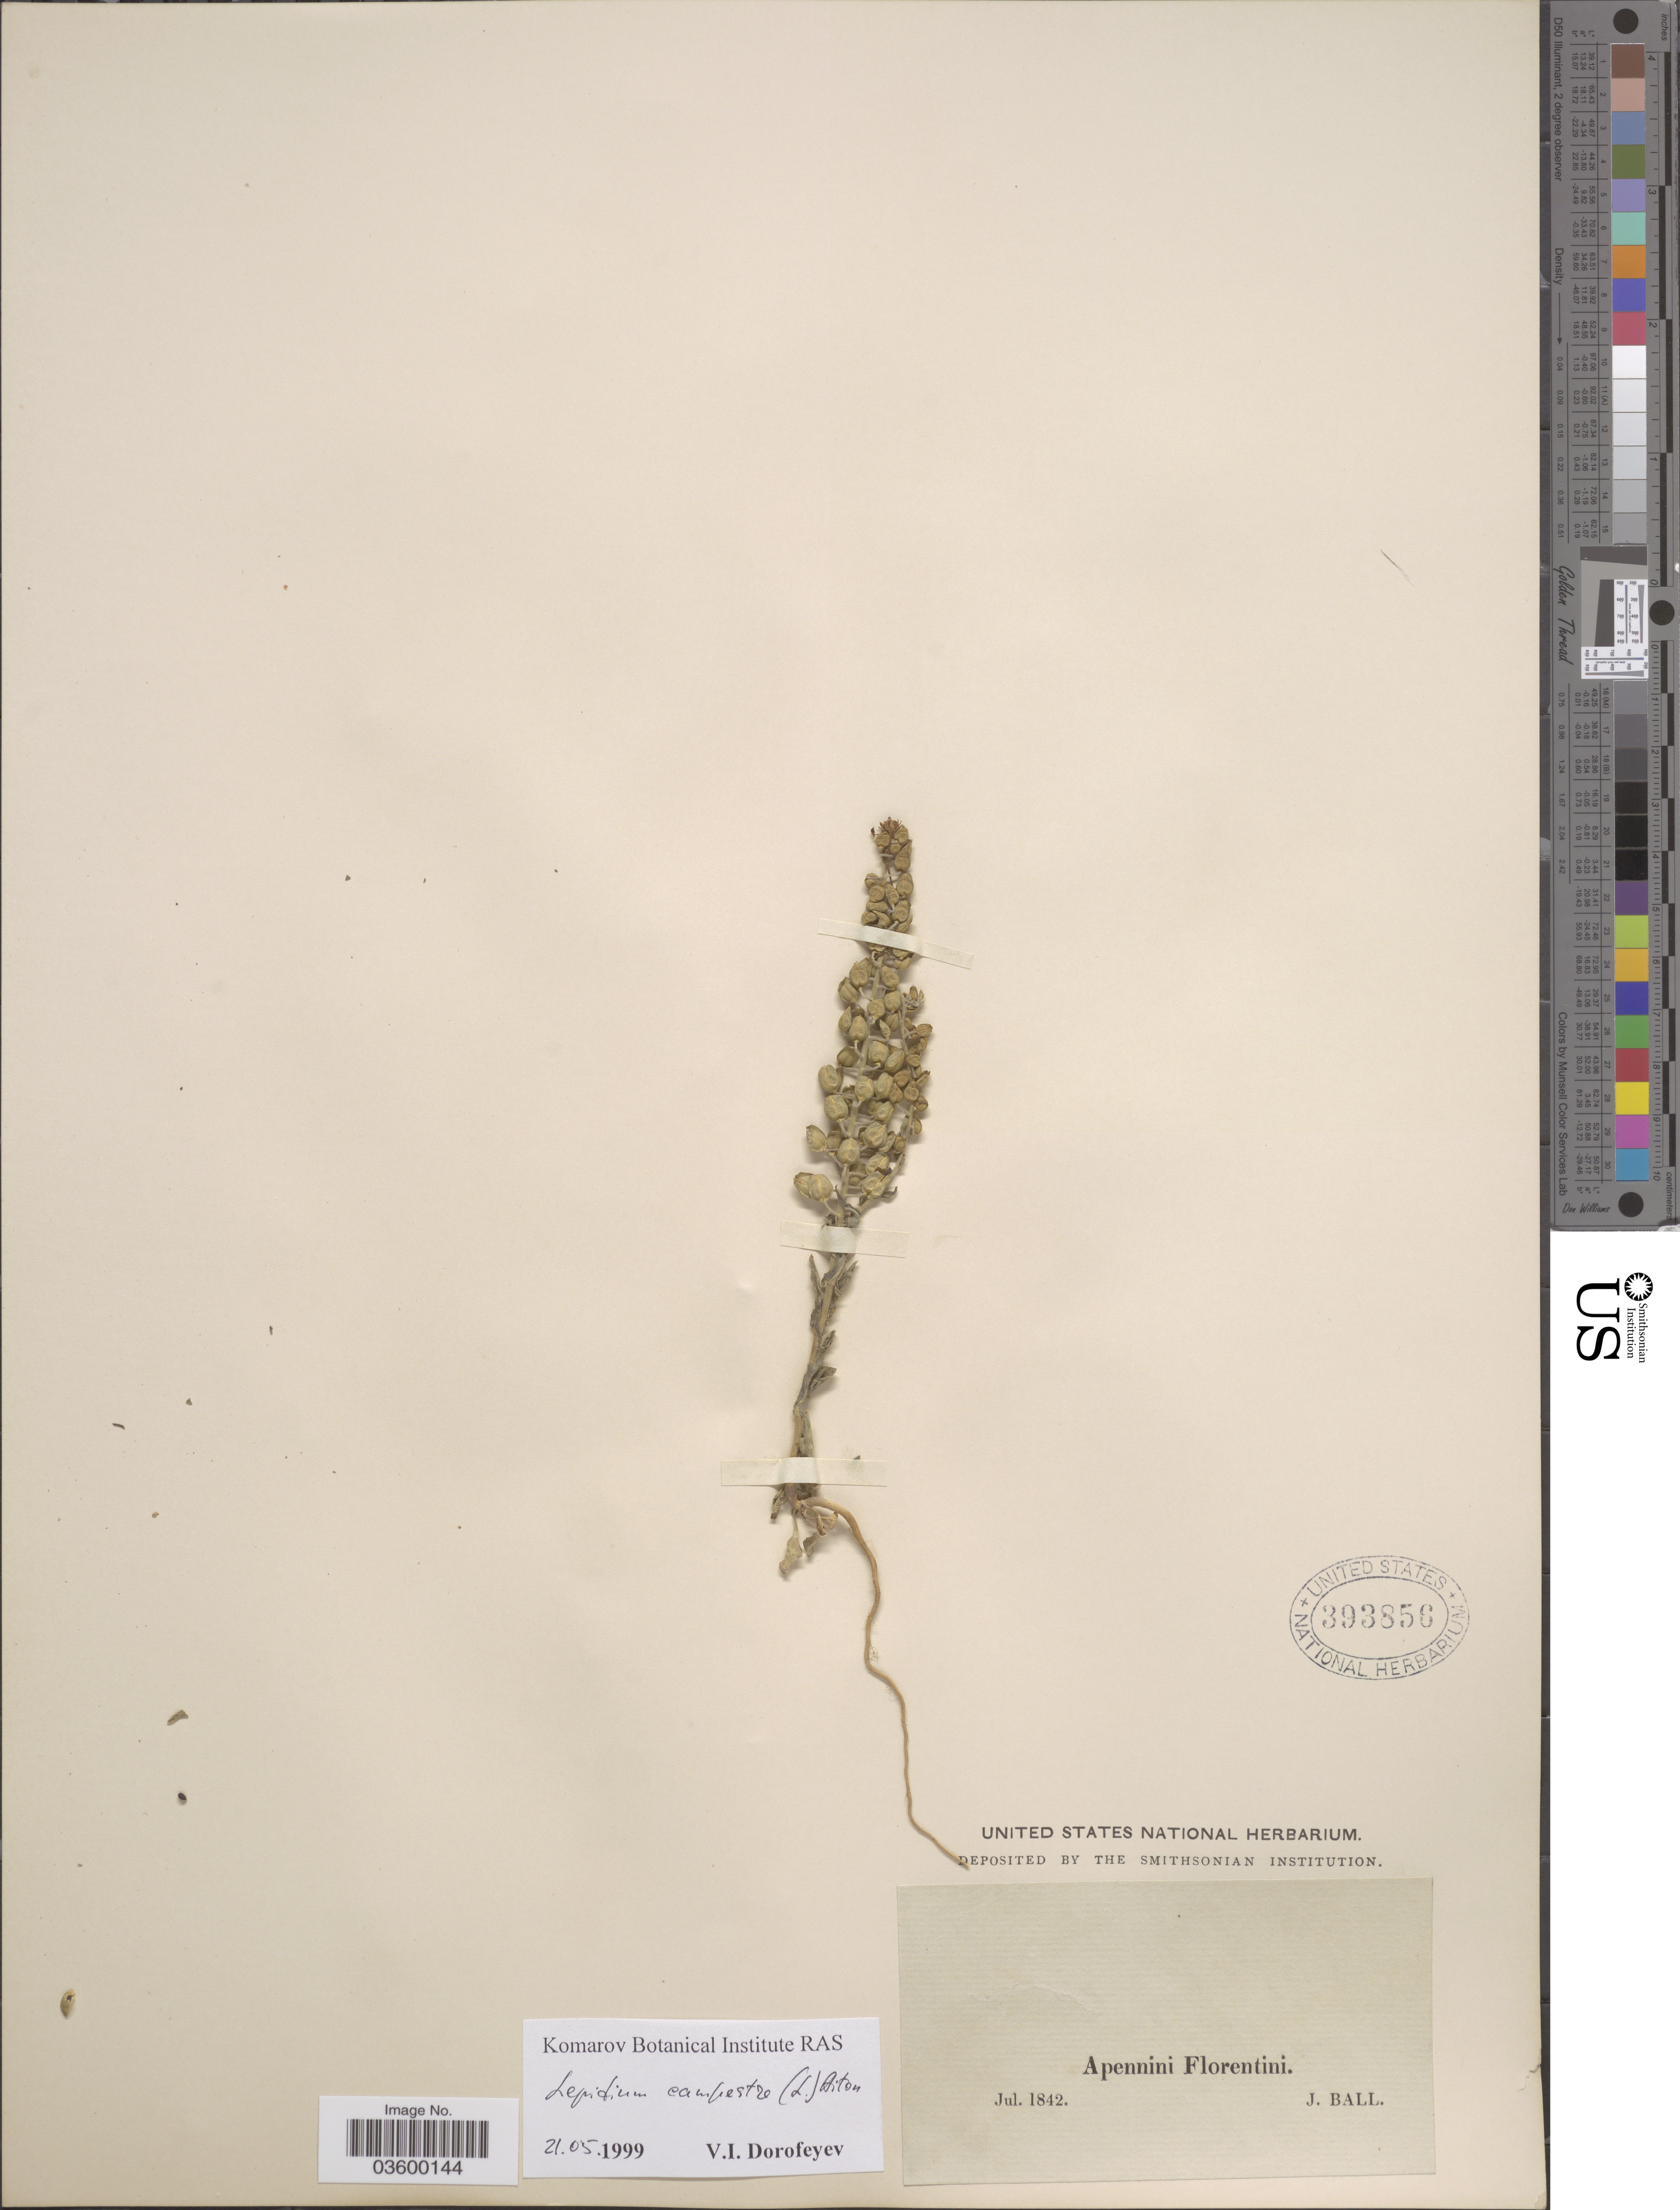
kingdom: Plantae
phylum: Tracheophyta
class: Magnoliopsida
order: Brassicales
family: Brassicaceae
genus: Lepidium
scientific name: Lepidium campestre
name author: (L.) W.T. Aiton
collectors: J. Ball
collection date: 1842-07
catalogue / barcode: US 393856